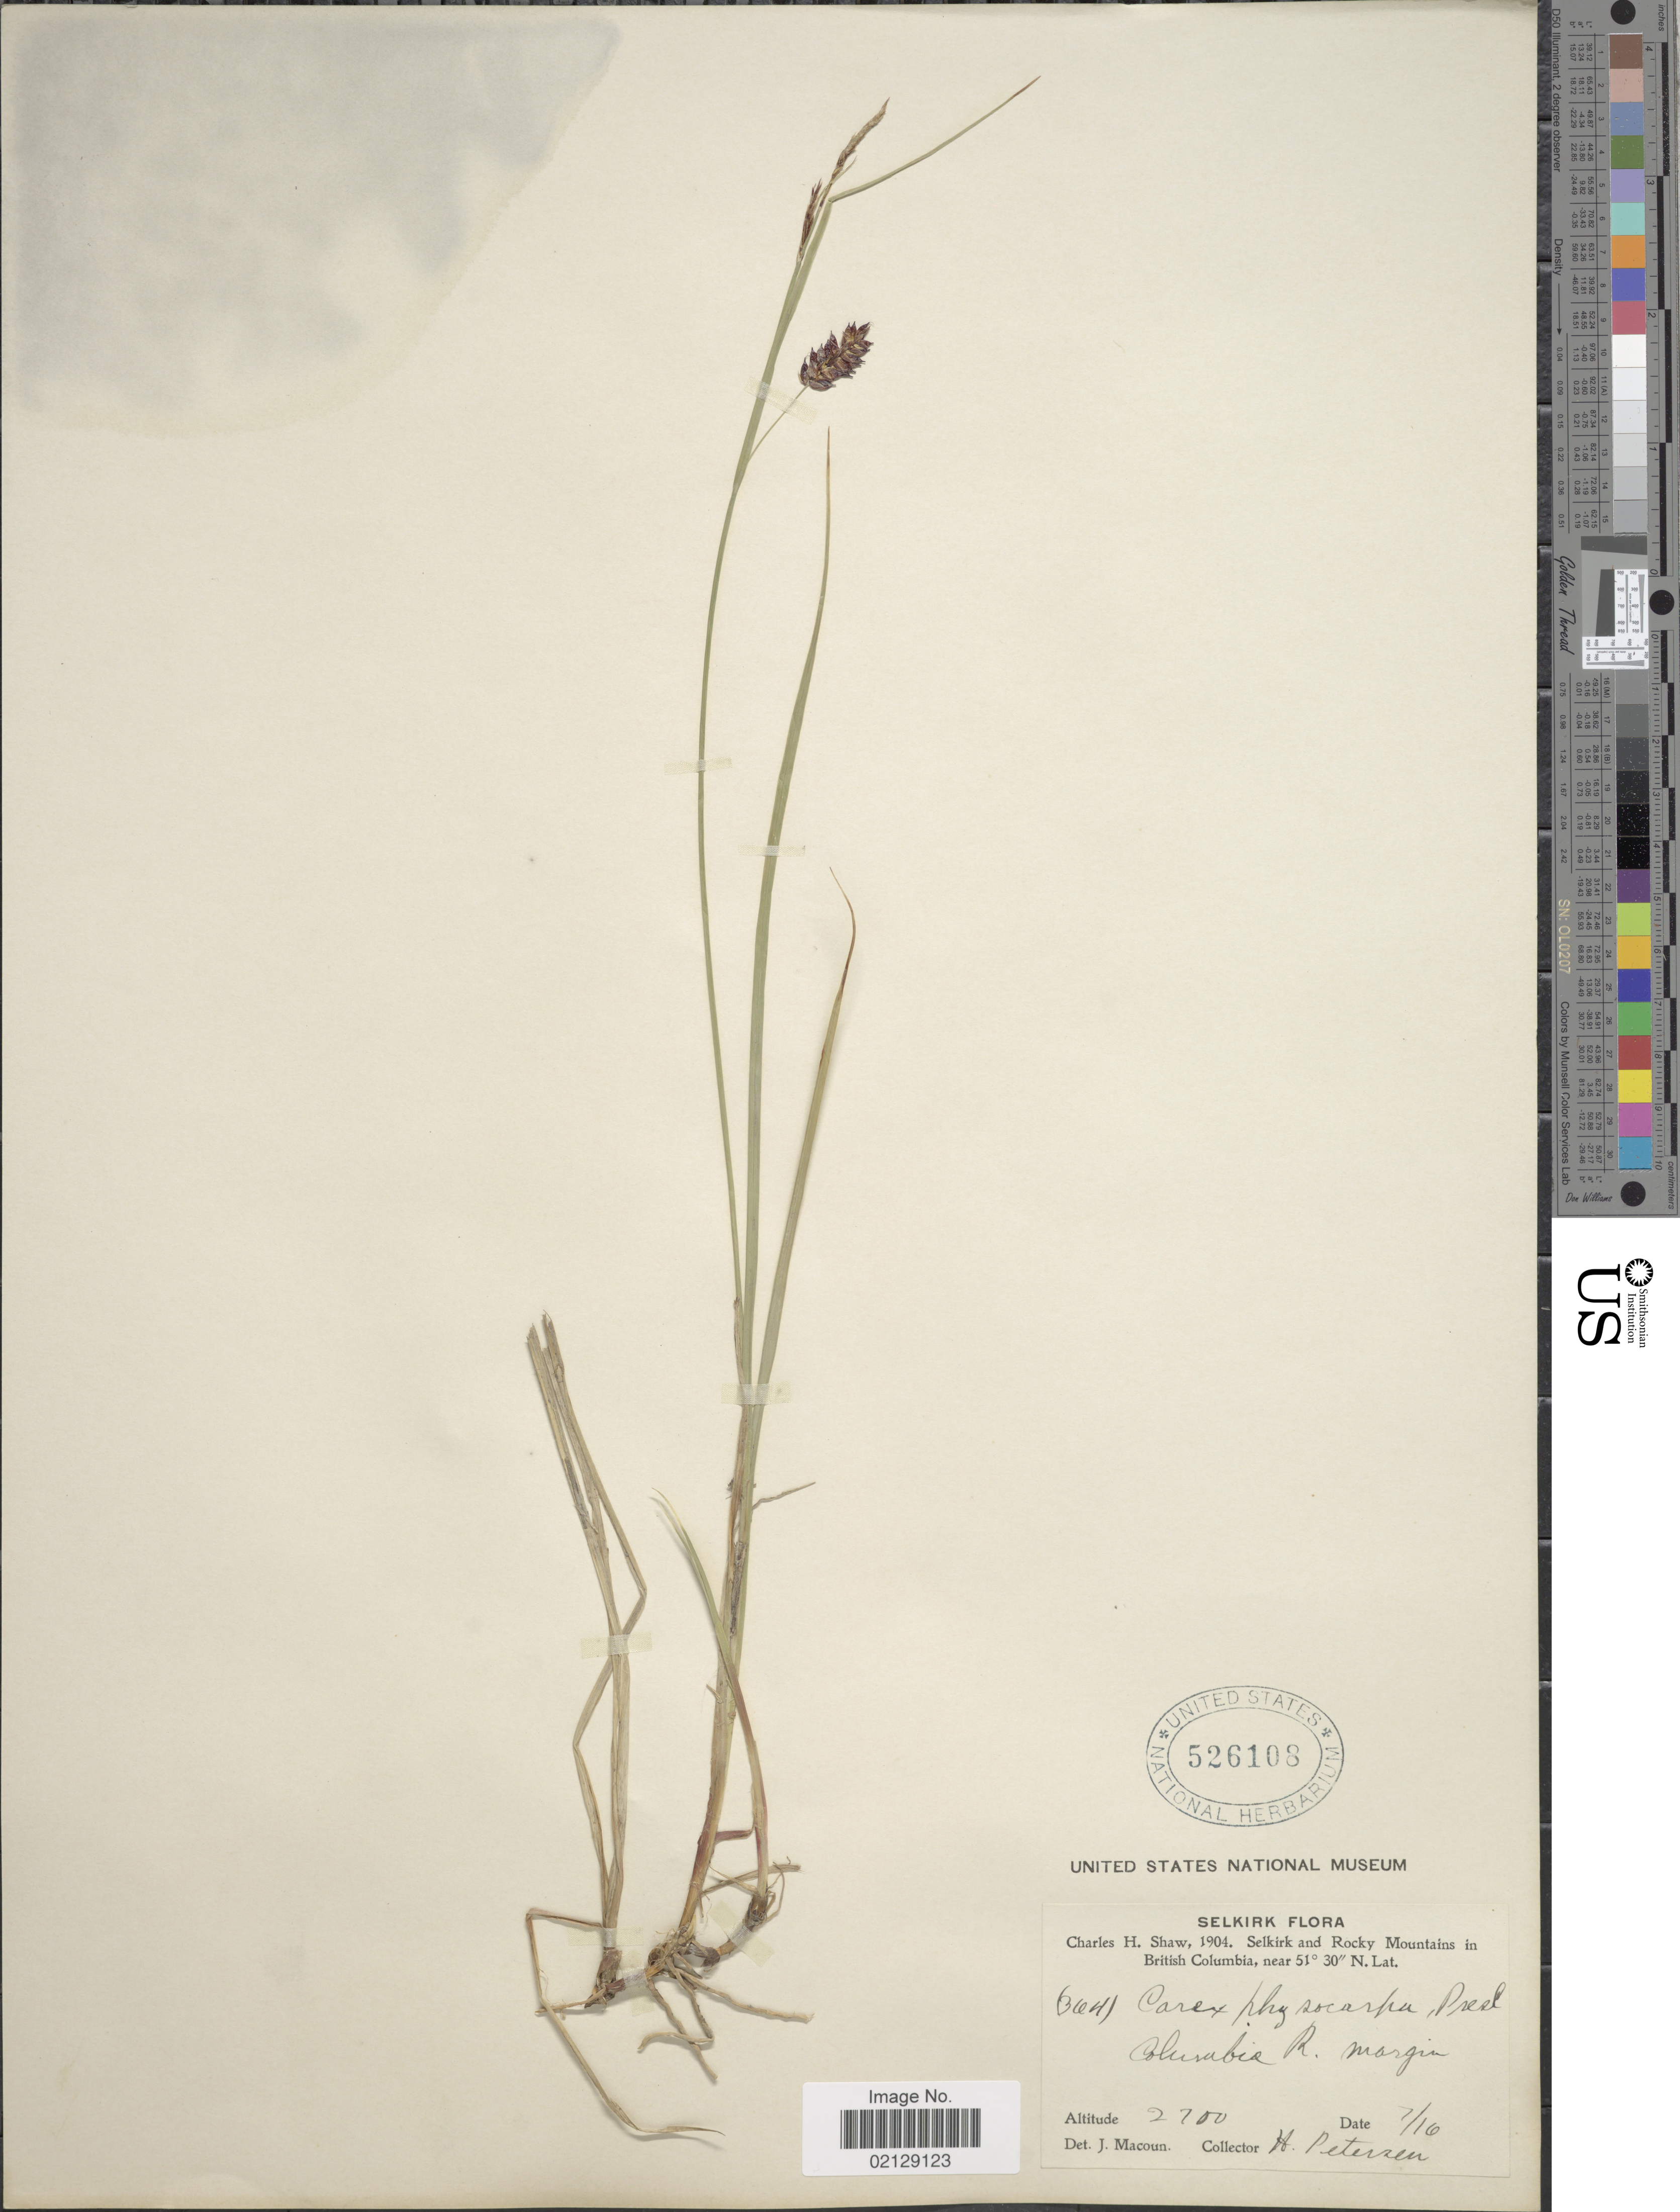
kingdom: Plantae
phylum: Tracheophyta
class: Liliopsida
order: Poales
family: Cyperaceae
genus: Carex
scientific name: Carex saxatilis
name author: L.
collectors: H. Peterson & C. H. Shaw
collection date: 1904-07-16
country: Canada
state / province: British Columbia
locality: Selkirk and Rocky Mountains in British Columbia, Columbia R. margin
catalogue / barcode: US 526108